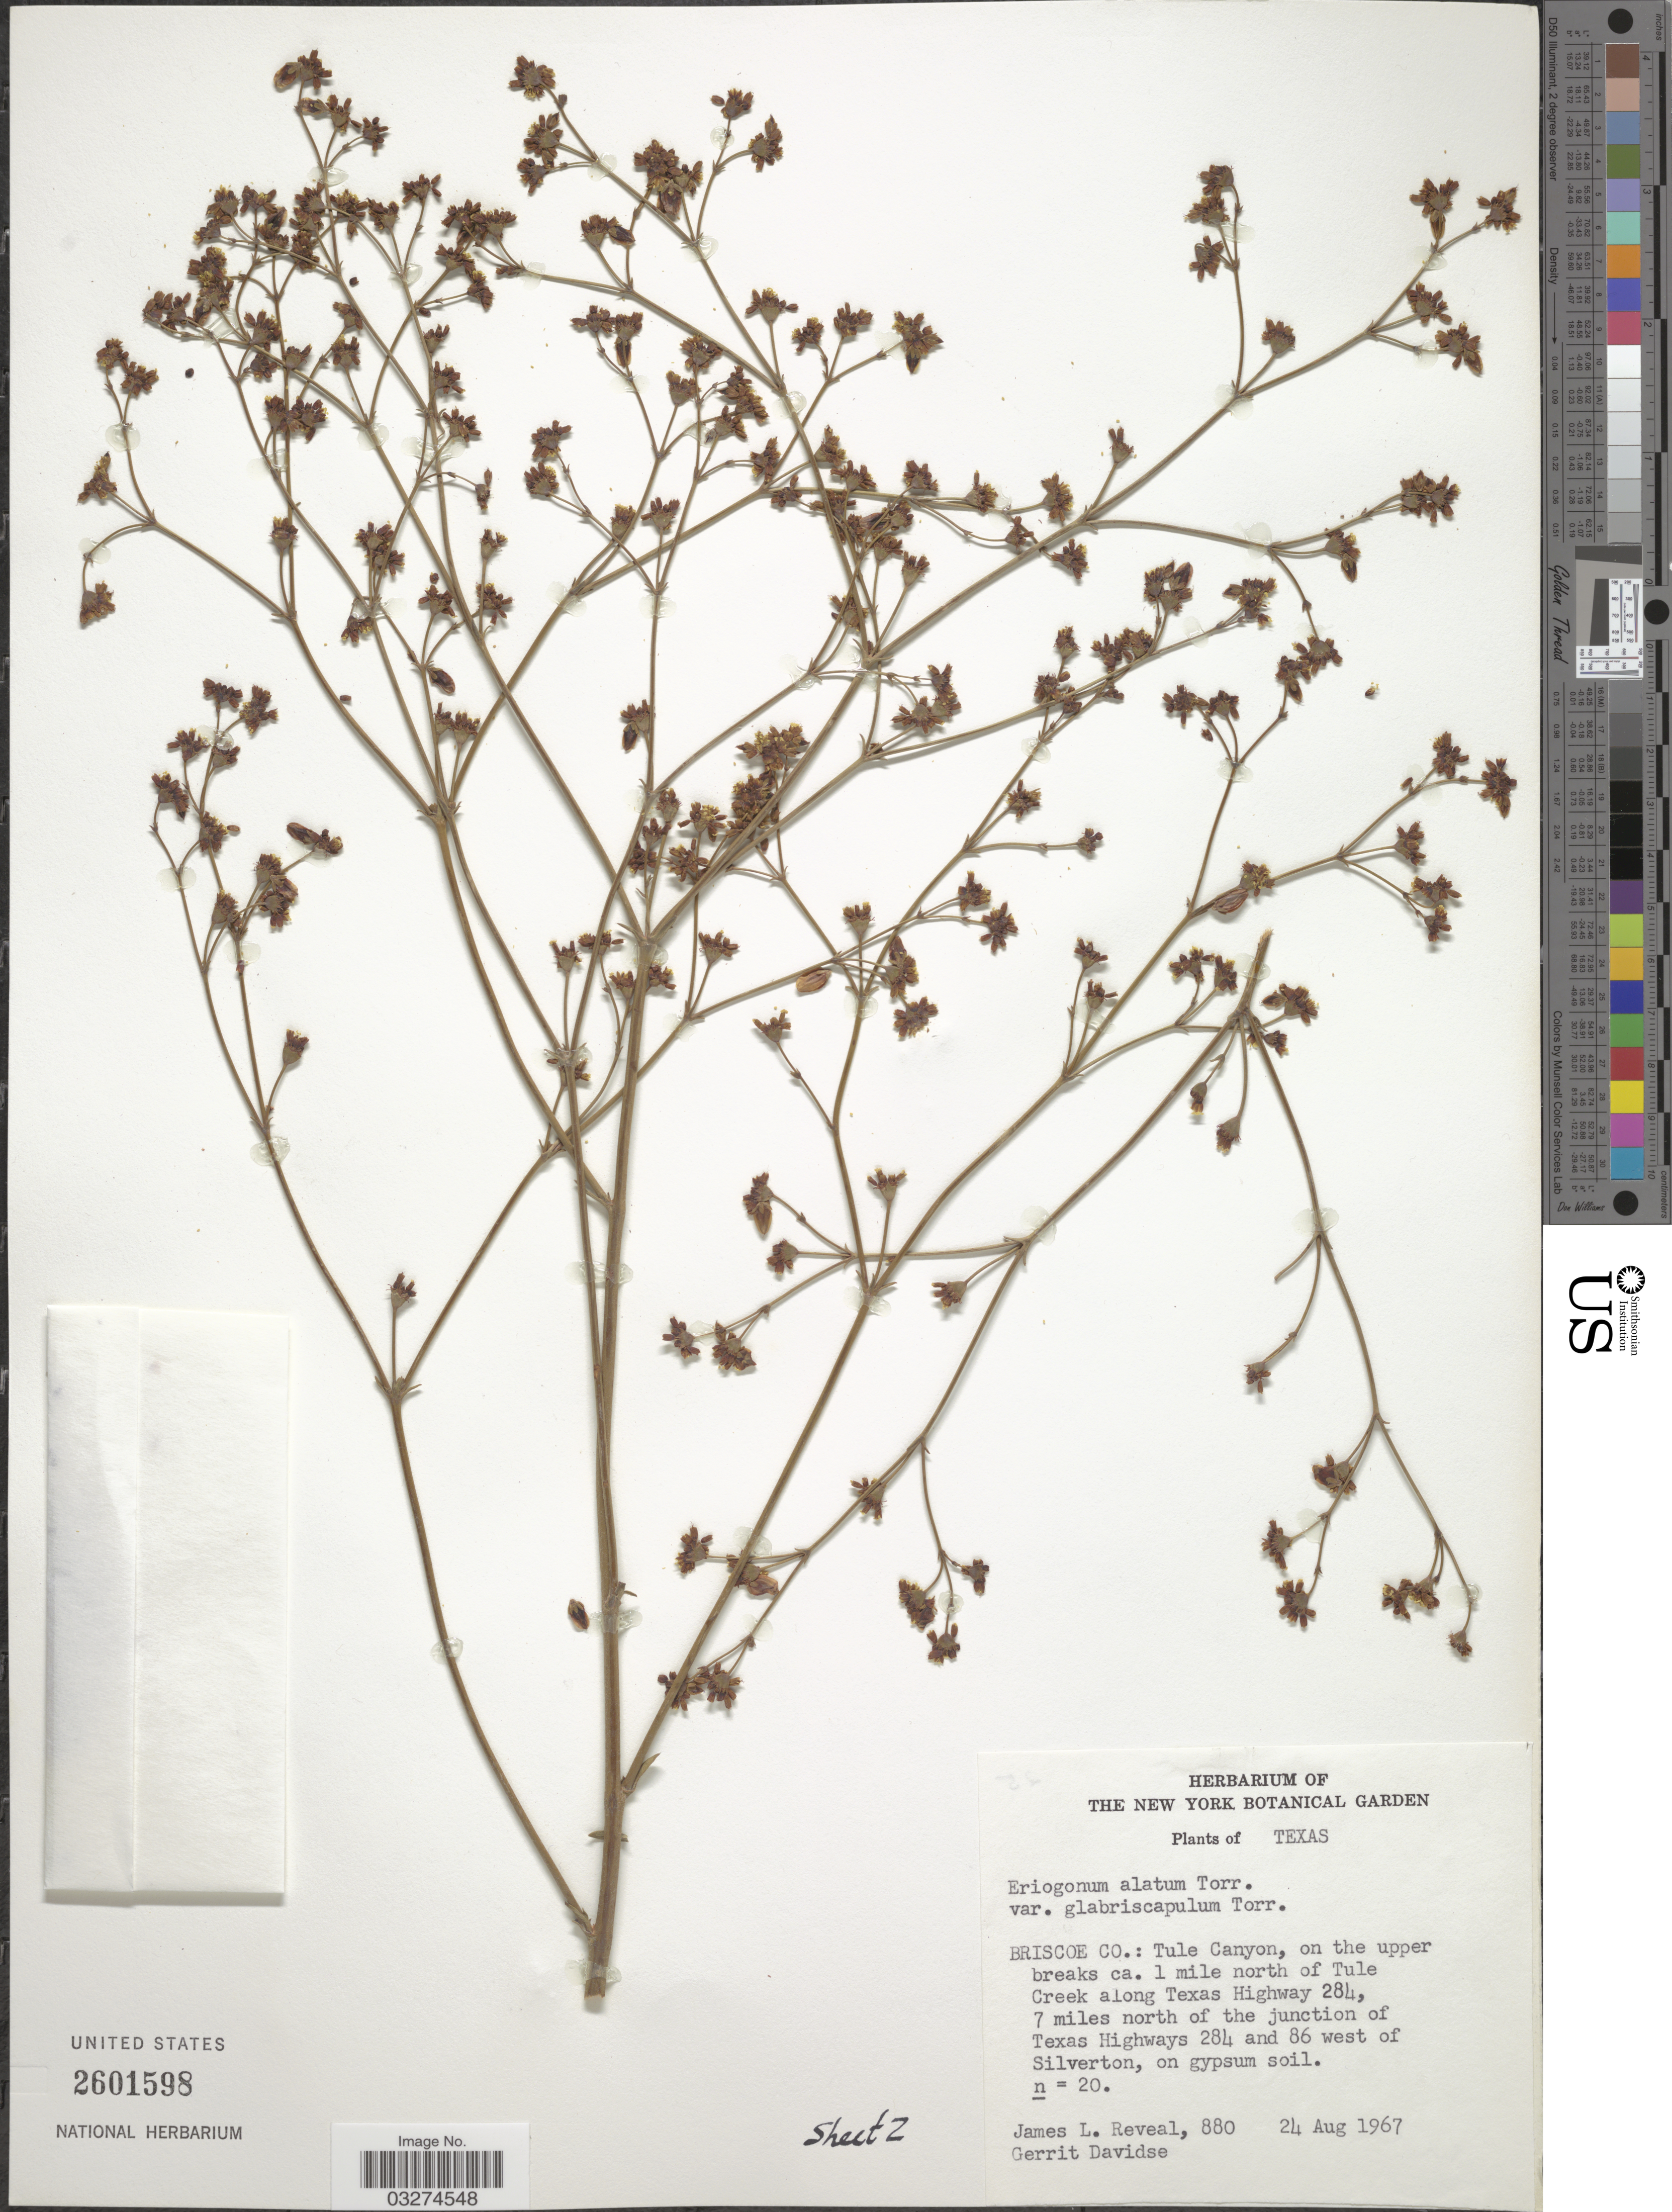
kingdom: Plantae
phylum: Tracheophyta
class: Magnoliopsida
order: Caryophyllales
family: Polygonaceae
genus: Eriogonum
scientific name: Eriogonum alatum var. glabriusculum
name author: Torr.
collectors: J. L. Reveal & G. Davidse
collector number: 880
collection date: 1967-08-24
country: United States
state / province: Texas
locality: Briscoe Co.: Tule Canyon, on the upper breaks ca. 1 mile north of Tule Creek along Texas Highway 284, 7 miles north of the junction of Texas Highways 284 and 86 west of Silverton.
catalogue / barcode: US 2601598